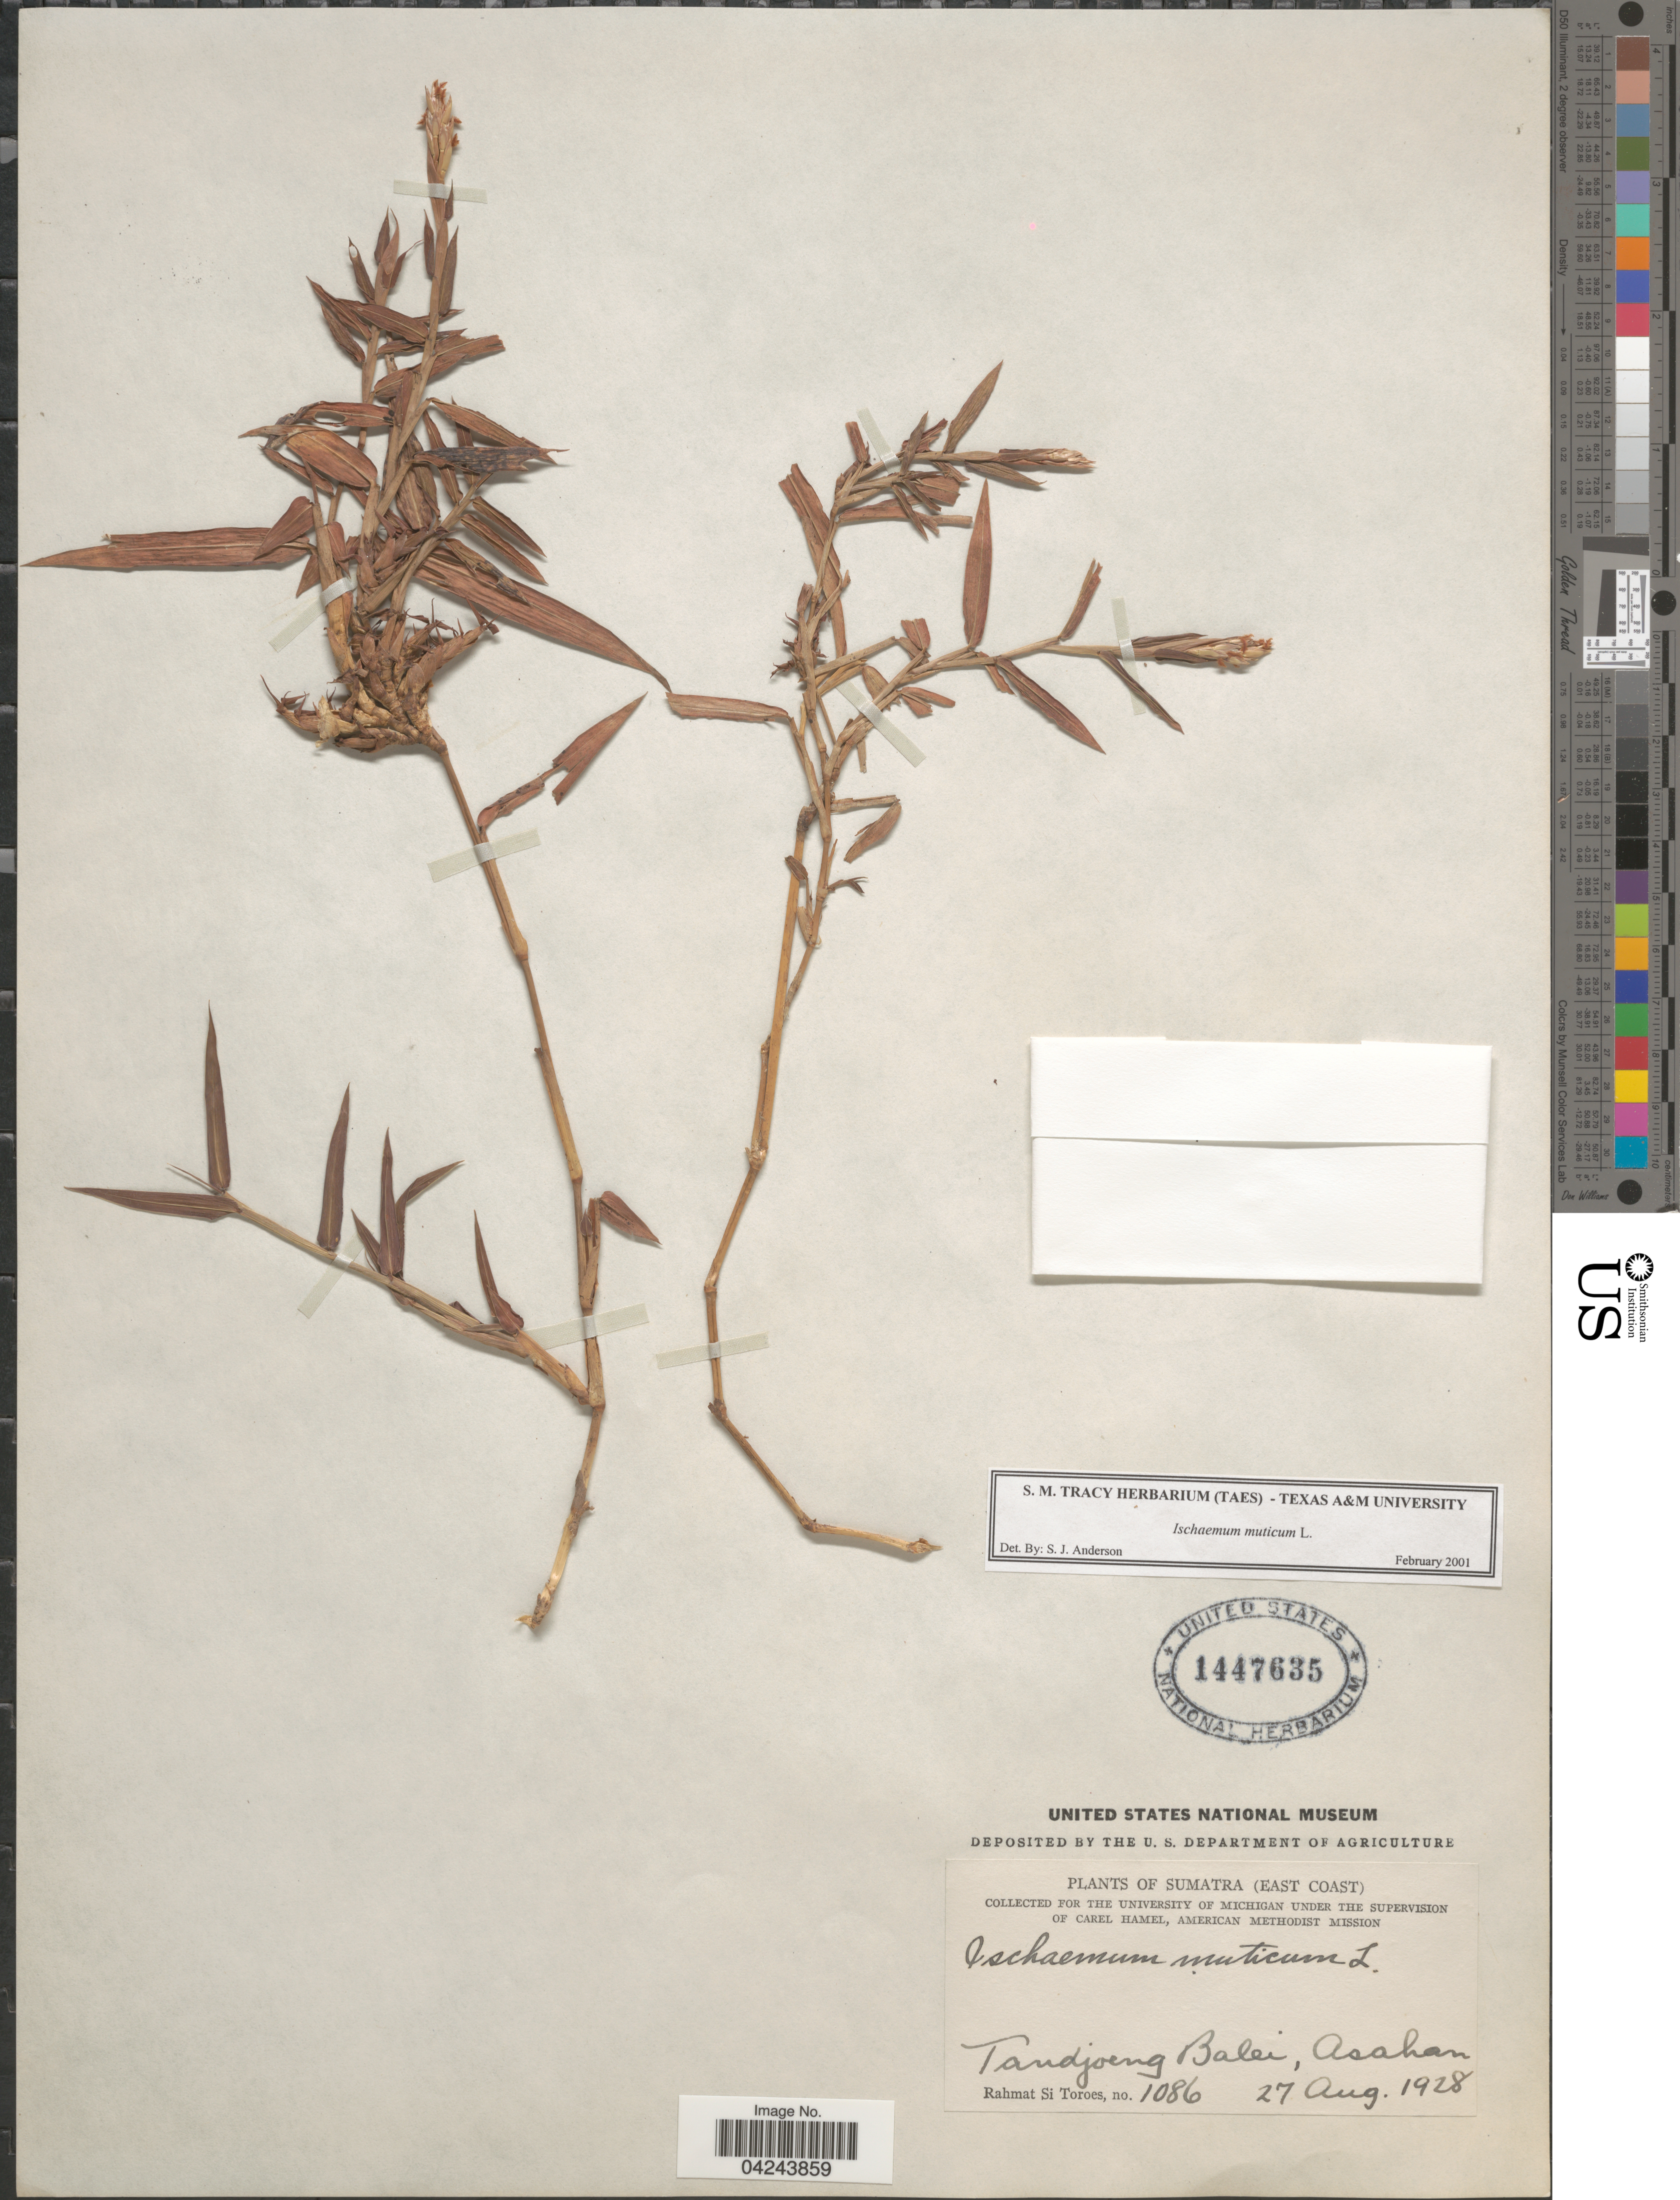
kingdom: Plantae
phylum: Tracheophyta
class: Liliopsida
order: Poales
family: Poaceae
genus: Ischaemum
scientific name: Ischaemum muticum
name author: L.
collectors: Rahmat Si Boeea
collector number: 1086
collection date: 1928-08-27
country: Indonesia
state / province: Sumatra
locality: (East Coast). American Methodist Mission. Tandjoeng Balei, Asahan.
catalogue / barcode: US 1447635